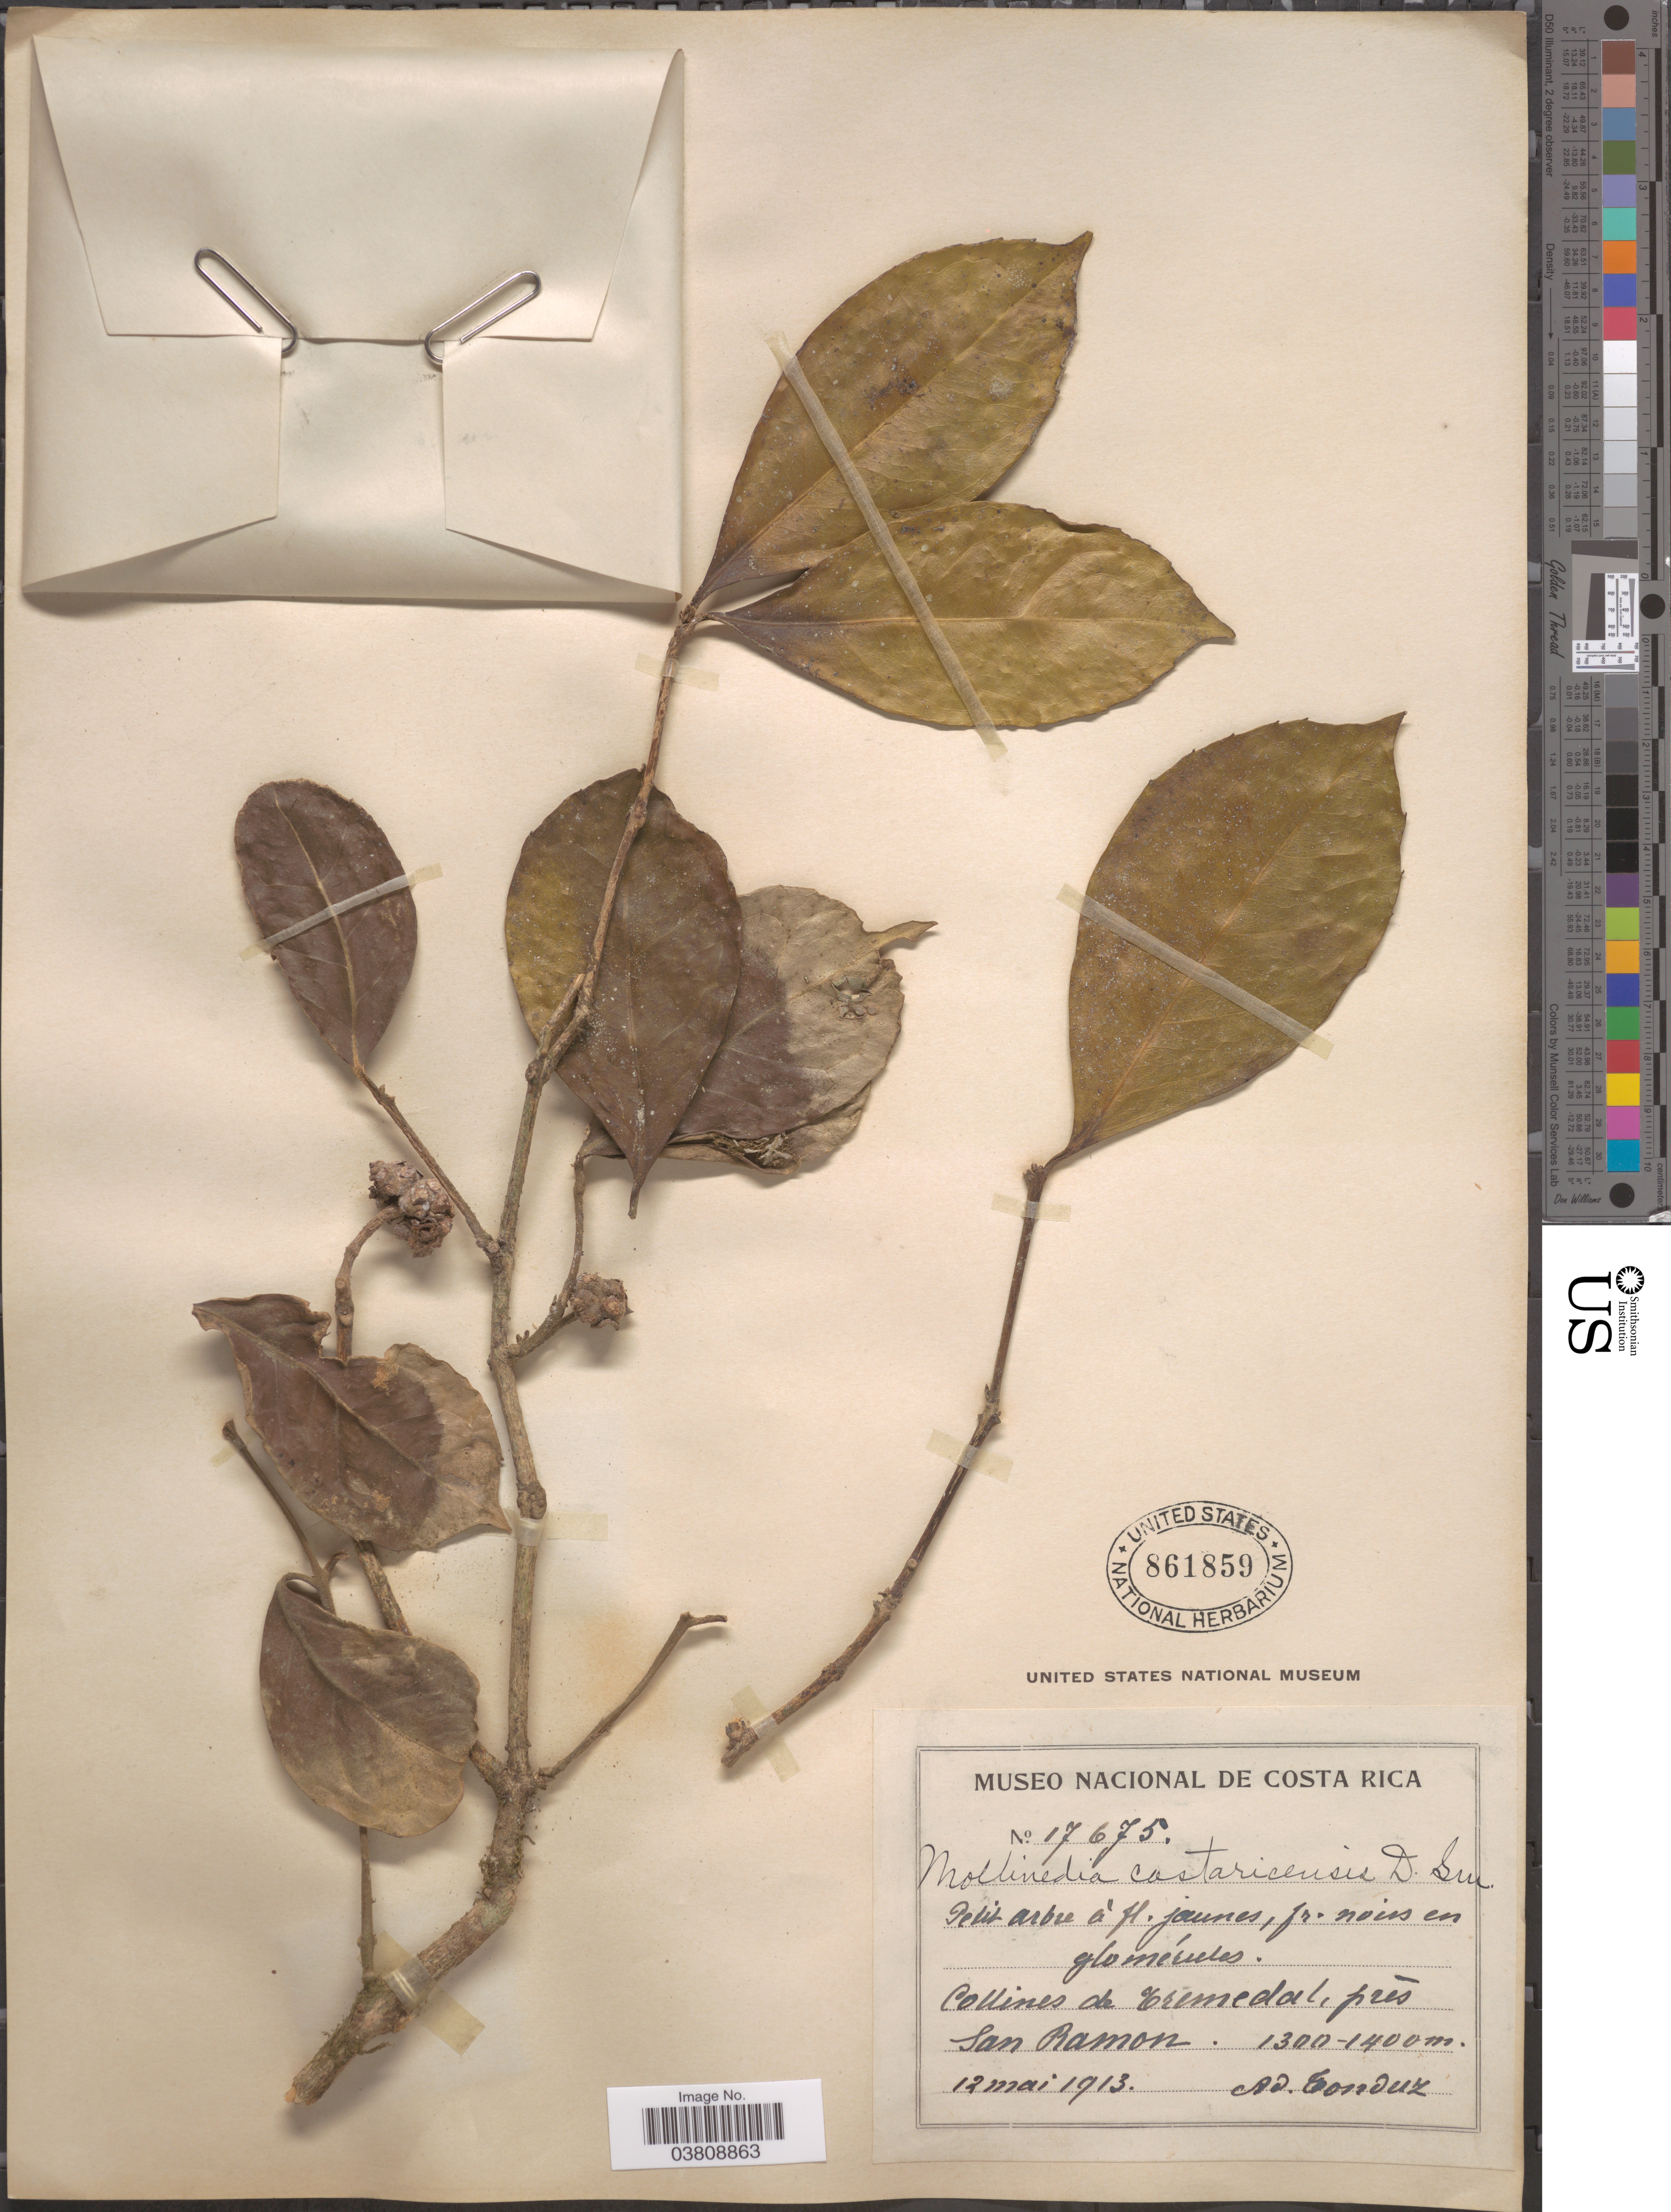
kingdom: Plantae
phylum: Tracheophyta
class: Magnoliopsida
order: Laurales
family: Monimiaceae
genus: Mollinedia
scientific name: Mollinedia costaricensis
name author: Donn. Sm.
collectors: A. Tonduz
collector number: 17675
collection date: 1913-05-12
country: Costa Rica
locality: Collines de Tremadal, prés San Ramon.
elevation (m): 1300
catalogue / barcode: US 861859